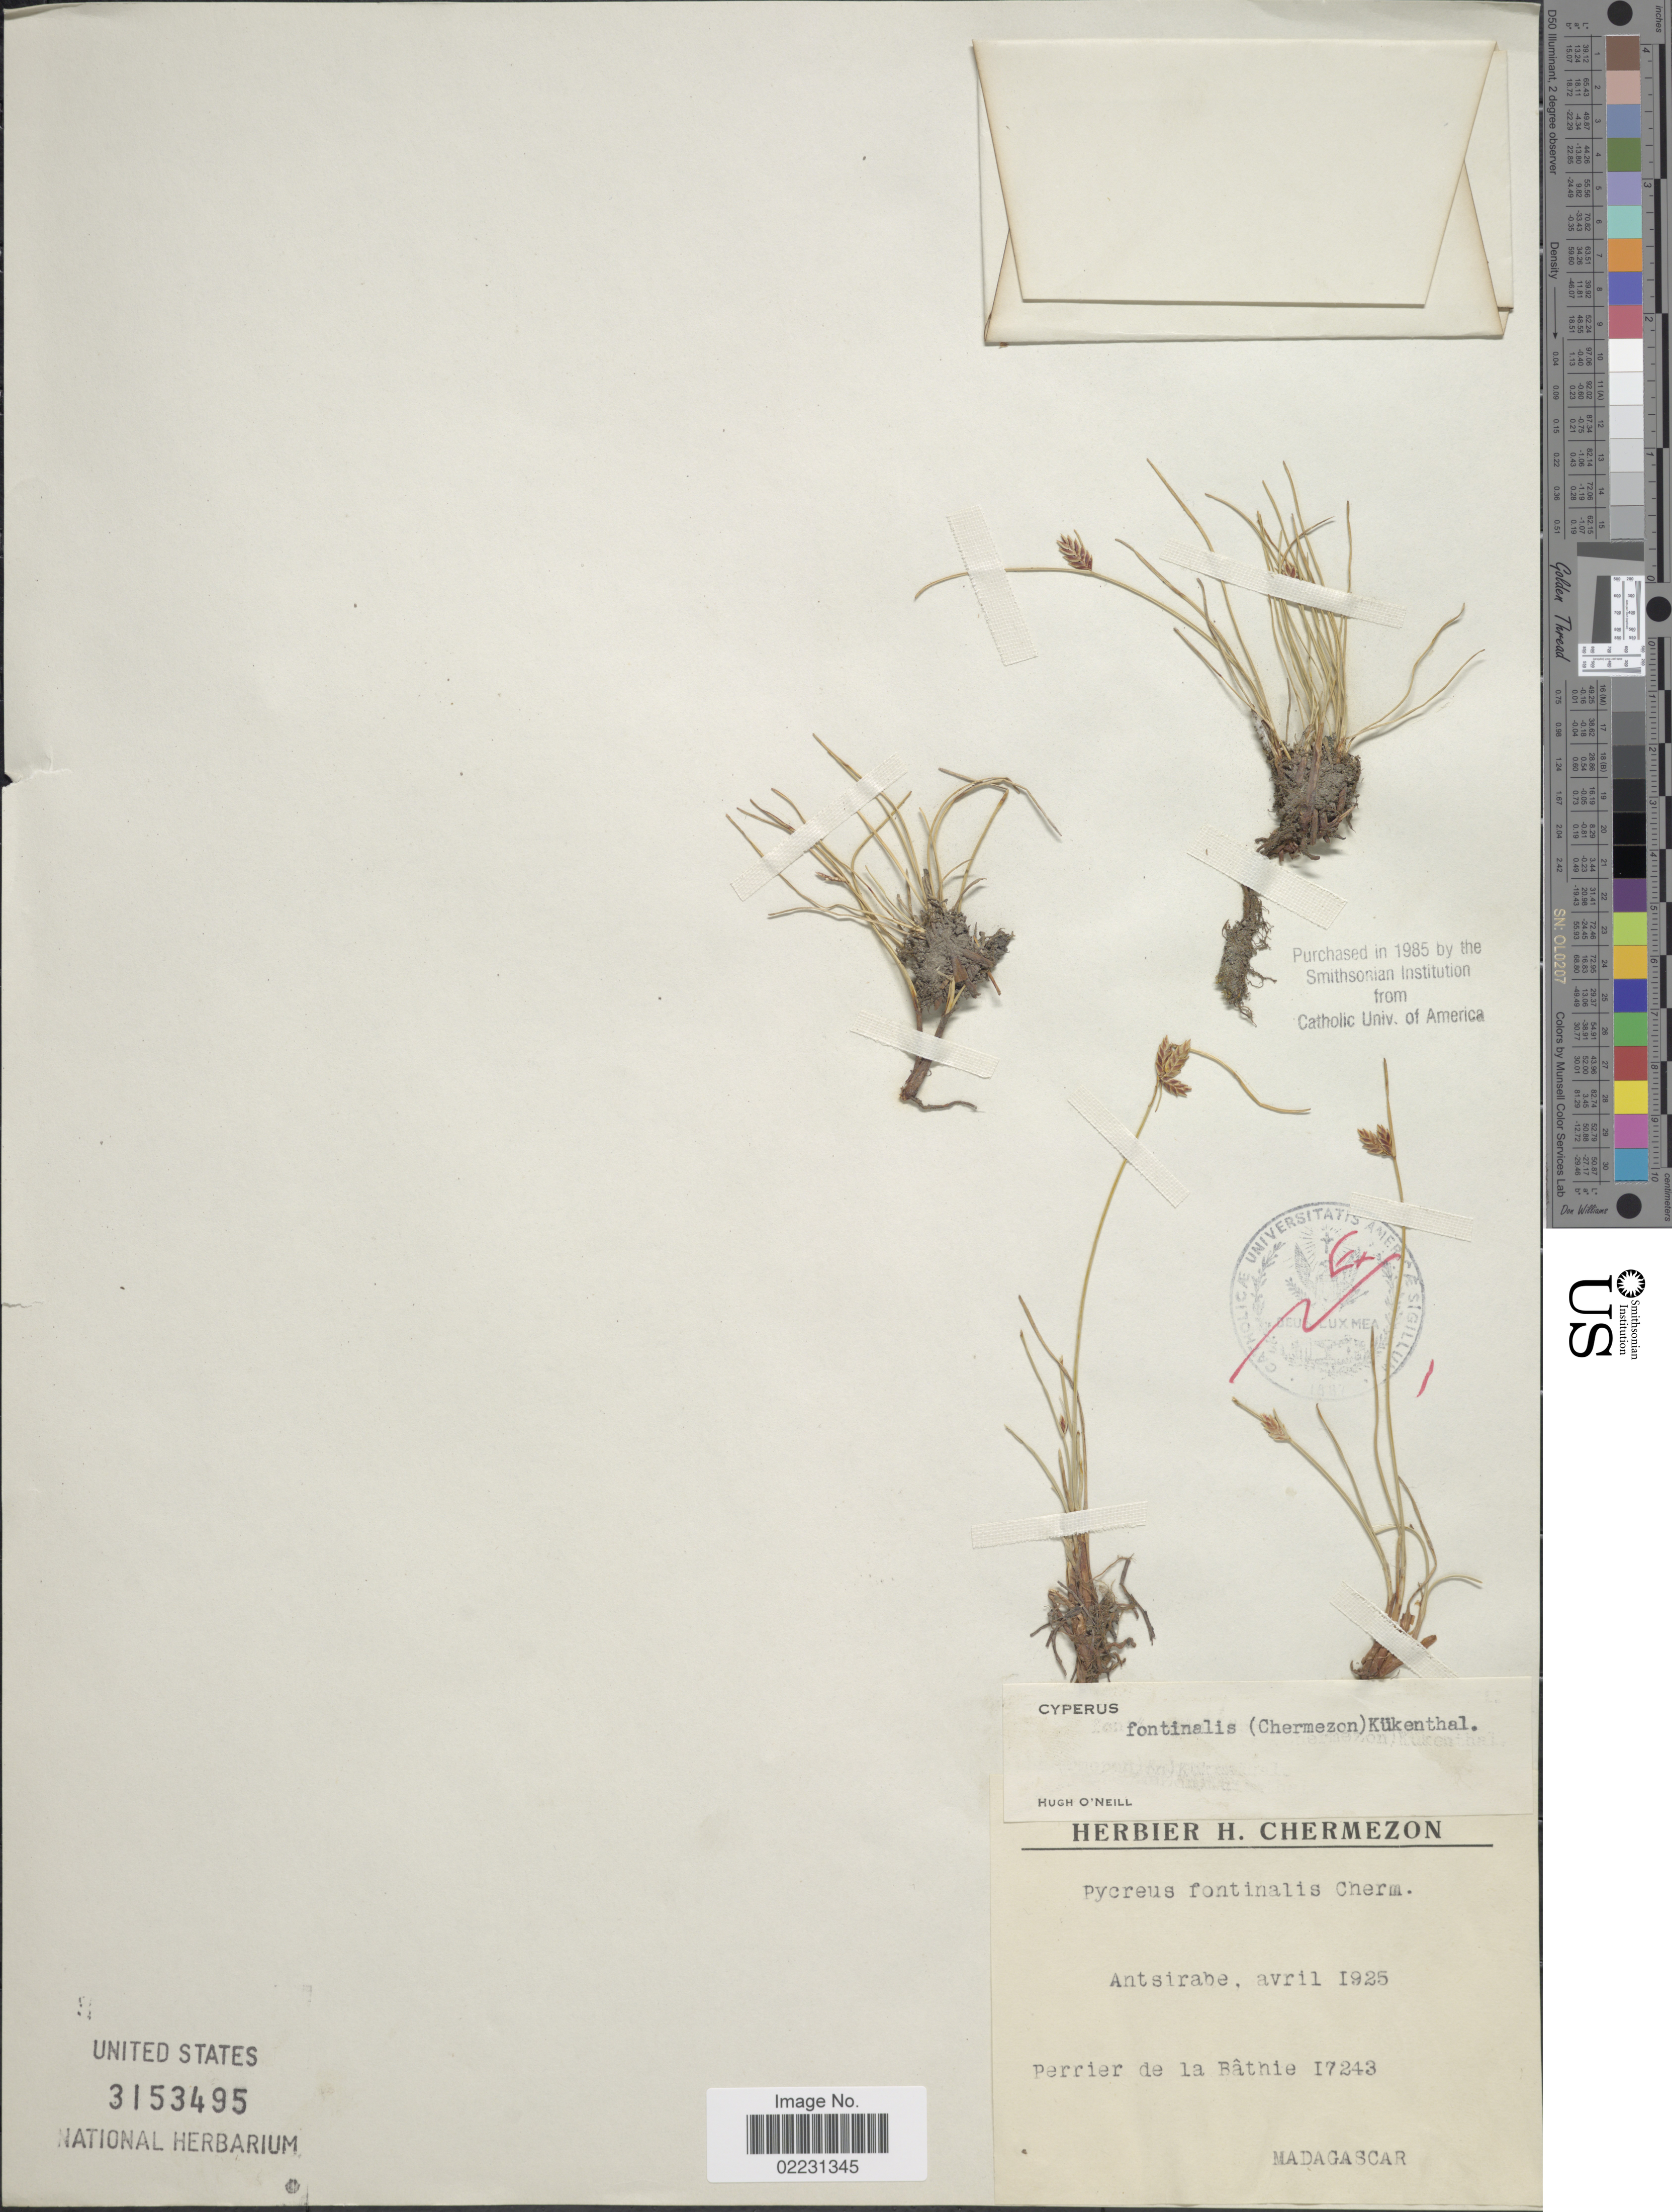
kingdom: Plantae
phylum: Tracheophyta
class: Liliopsida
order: Poales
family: Cyperaceae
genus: Cyperus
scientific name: Cyperus fontinalis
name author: (Cherm.) Kük.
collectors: Perrier de la Bâthie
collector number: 17243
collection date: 1925-04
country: Madagascar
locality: Antsirabe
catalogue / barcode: US 3153495